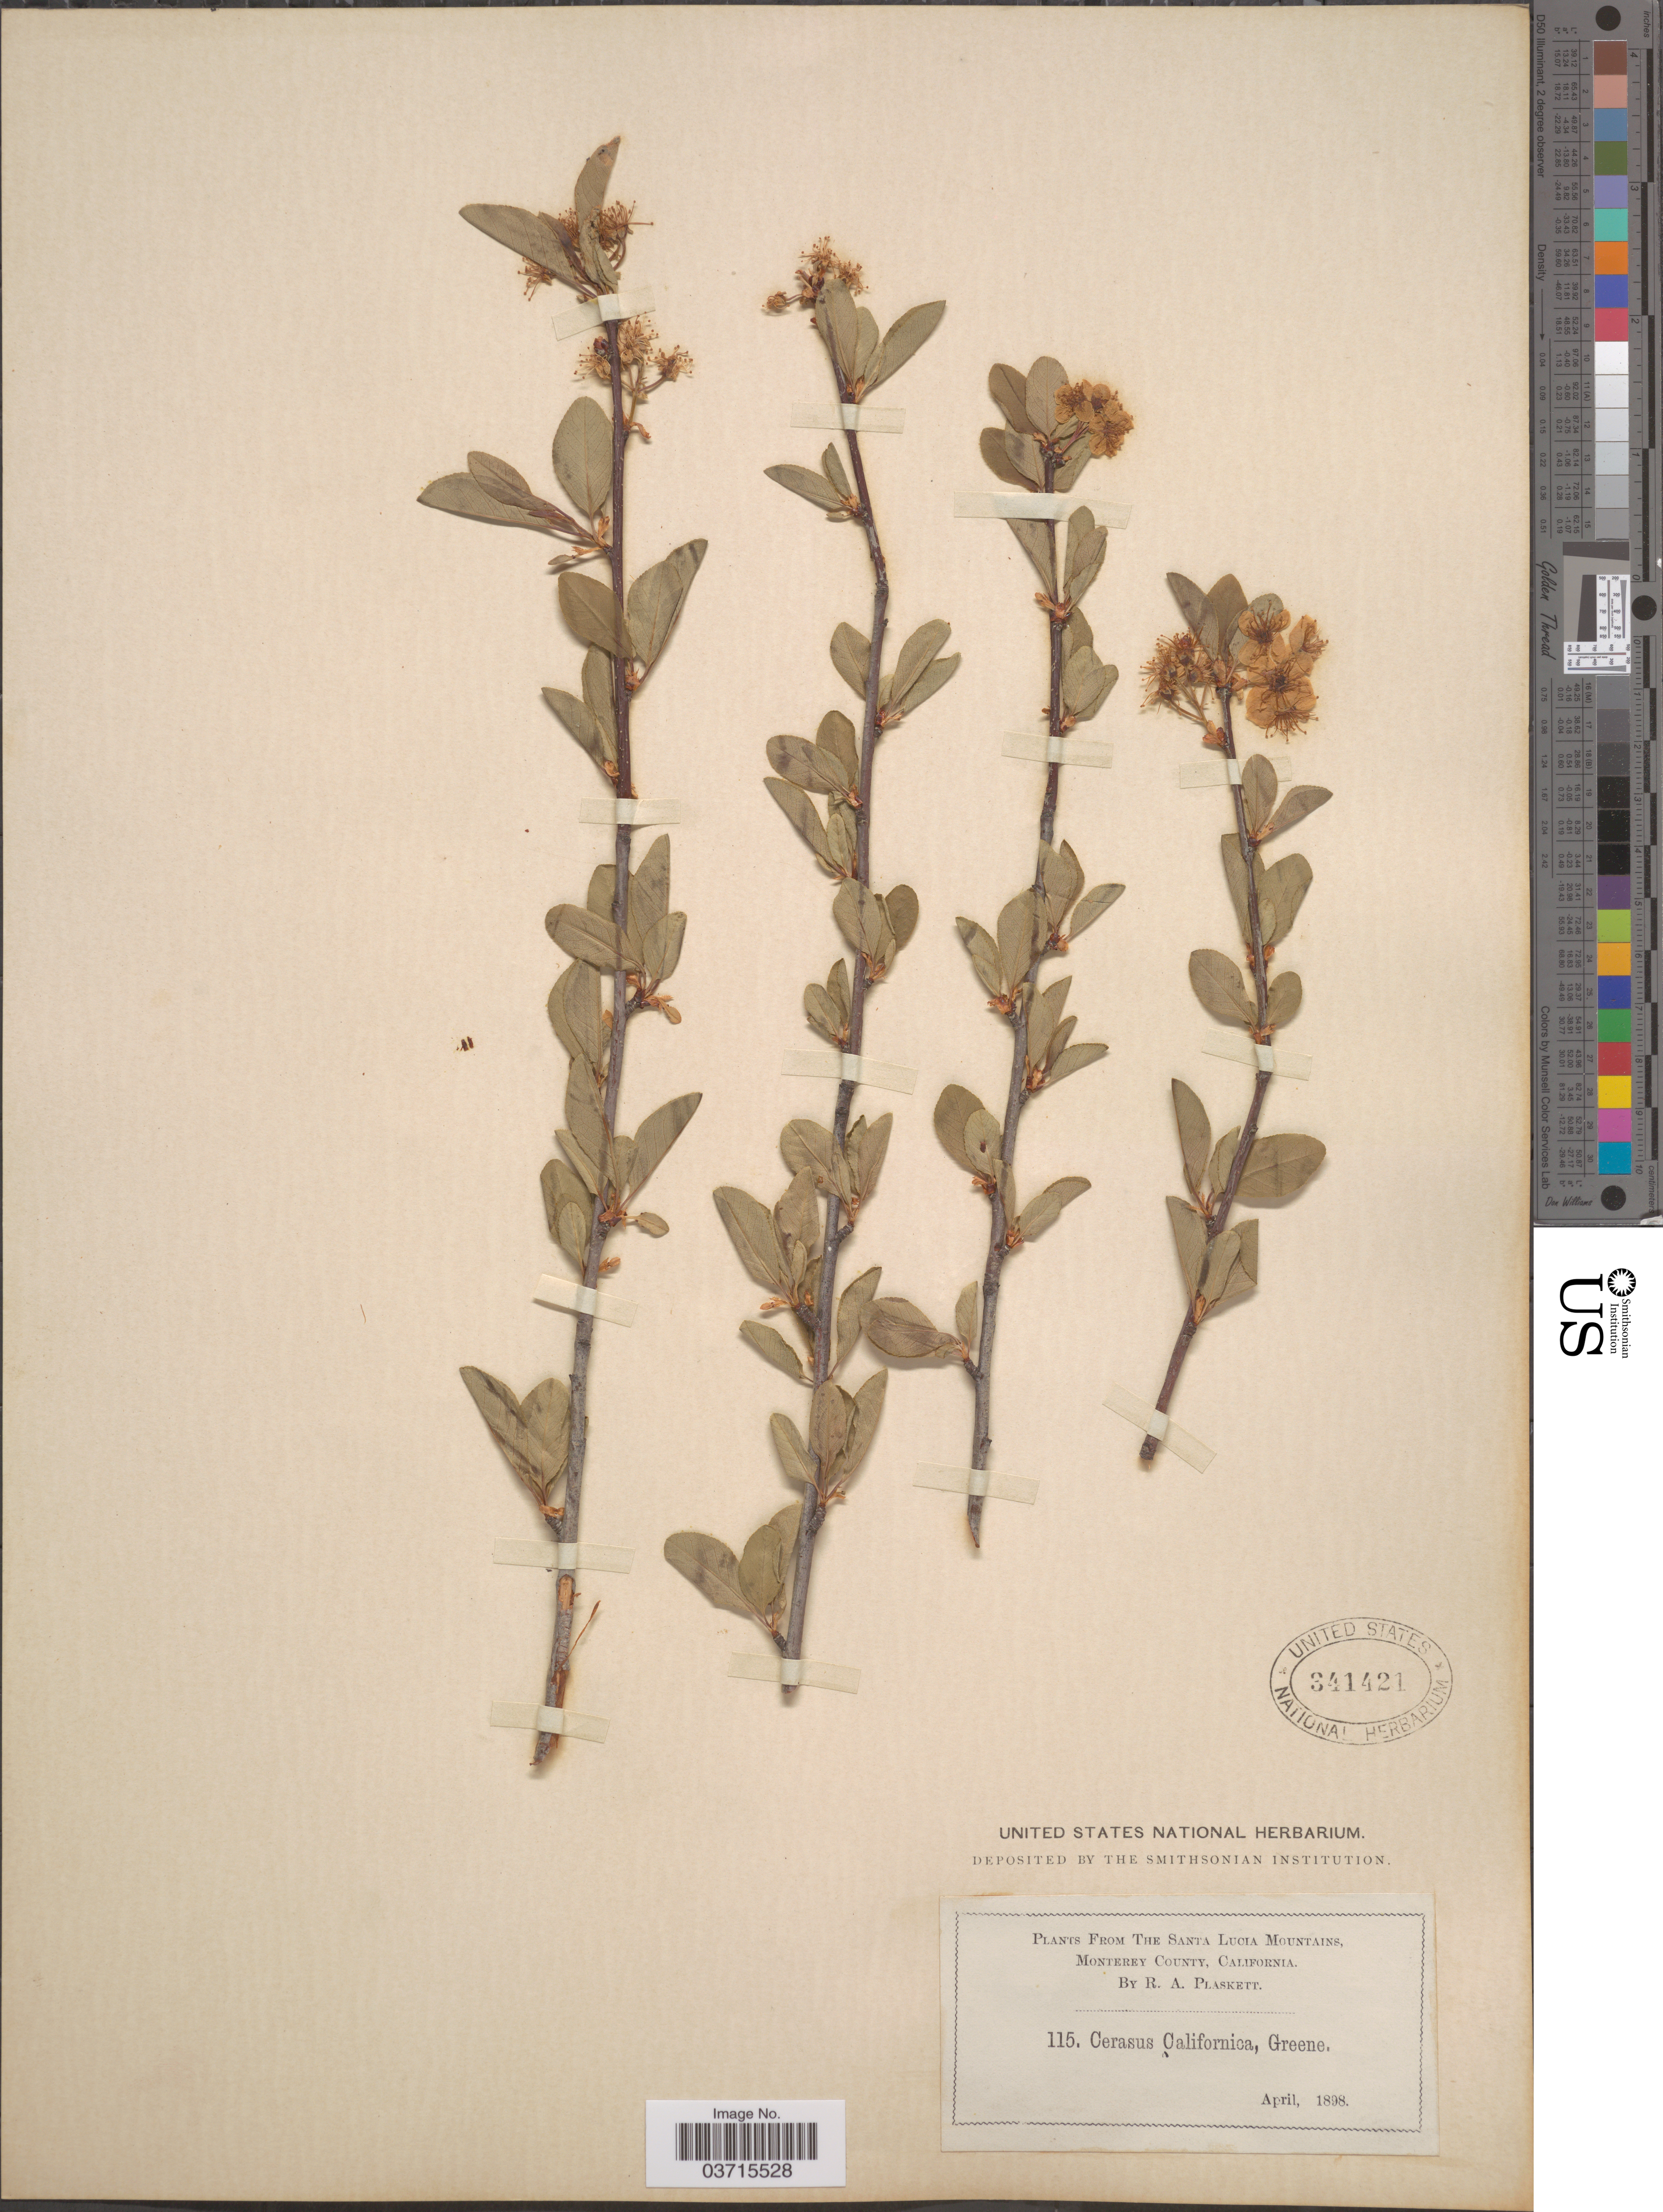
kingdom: Plantae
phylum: Tracheophyta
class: Magnoliopsida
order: Rosales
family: Rosaceae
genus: Prunus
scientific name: Prunus emarginata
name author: (Douglas ex Hook.) Eaton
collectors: R. Plaskett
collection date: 1898-04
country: United States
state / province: California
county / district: Monterey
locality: The Santa Lucia Mountains, Monterey County.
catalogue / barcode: US 341421